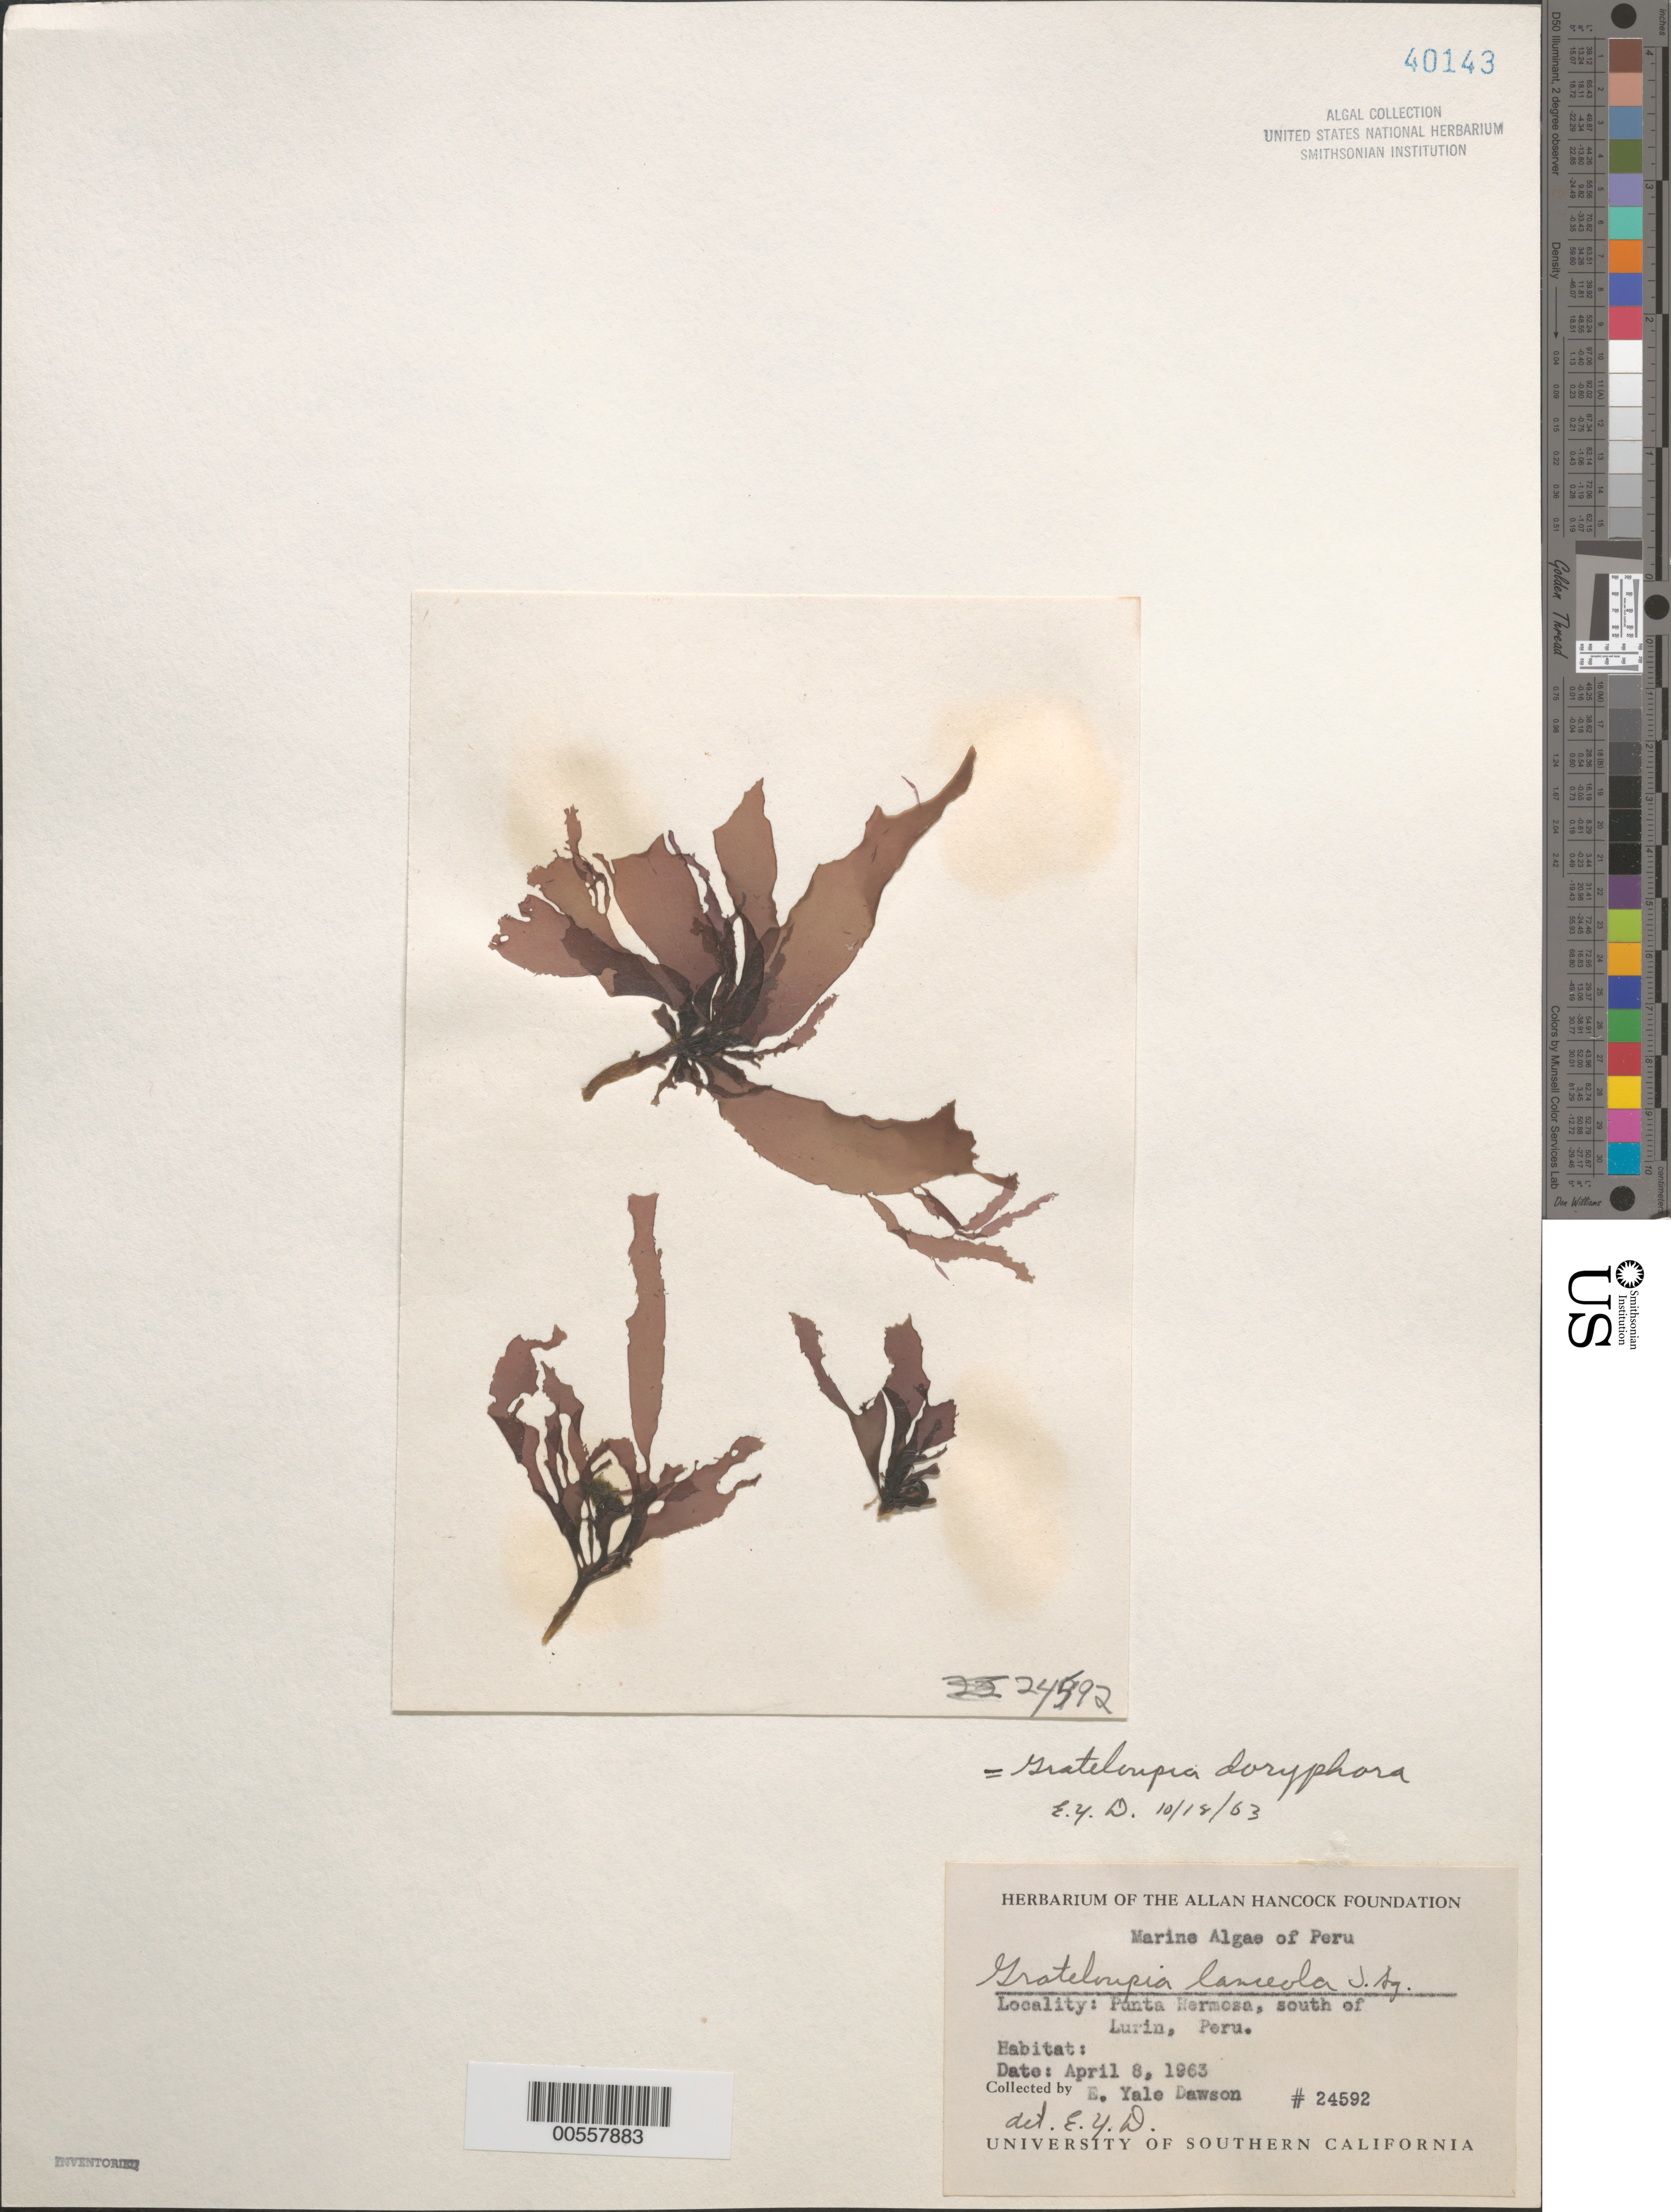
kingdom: Plantae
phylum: Rhodophyta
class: Florideophyceae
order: Halymeniales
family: Halymeniaceae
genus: Grateloupia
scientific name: Grateloupia doryphora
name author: (Mont.) Howe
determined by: Dawson, E. Y.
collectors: E. Y. Dawson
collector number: EYD 24592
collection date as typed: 08 Apr 1963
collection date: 1963-04-08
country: Peru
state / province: Lima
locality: Punta hermosa, south of lurin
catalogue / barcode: US 40143